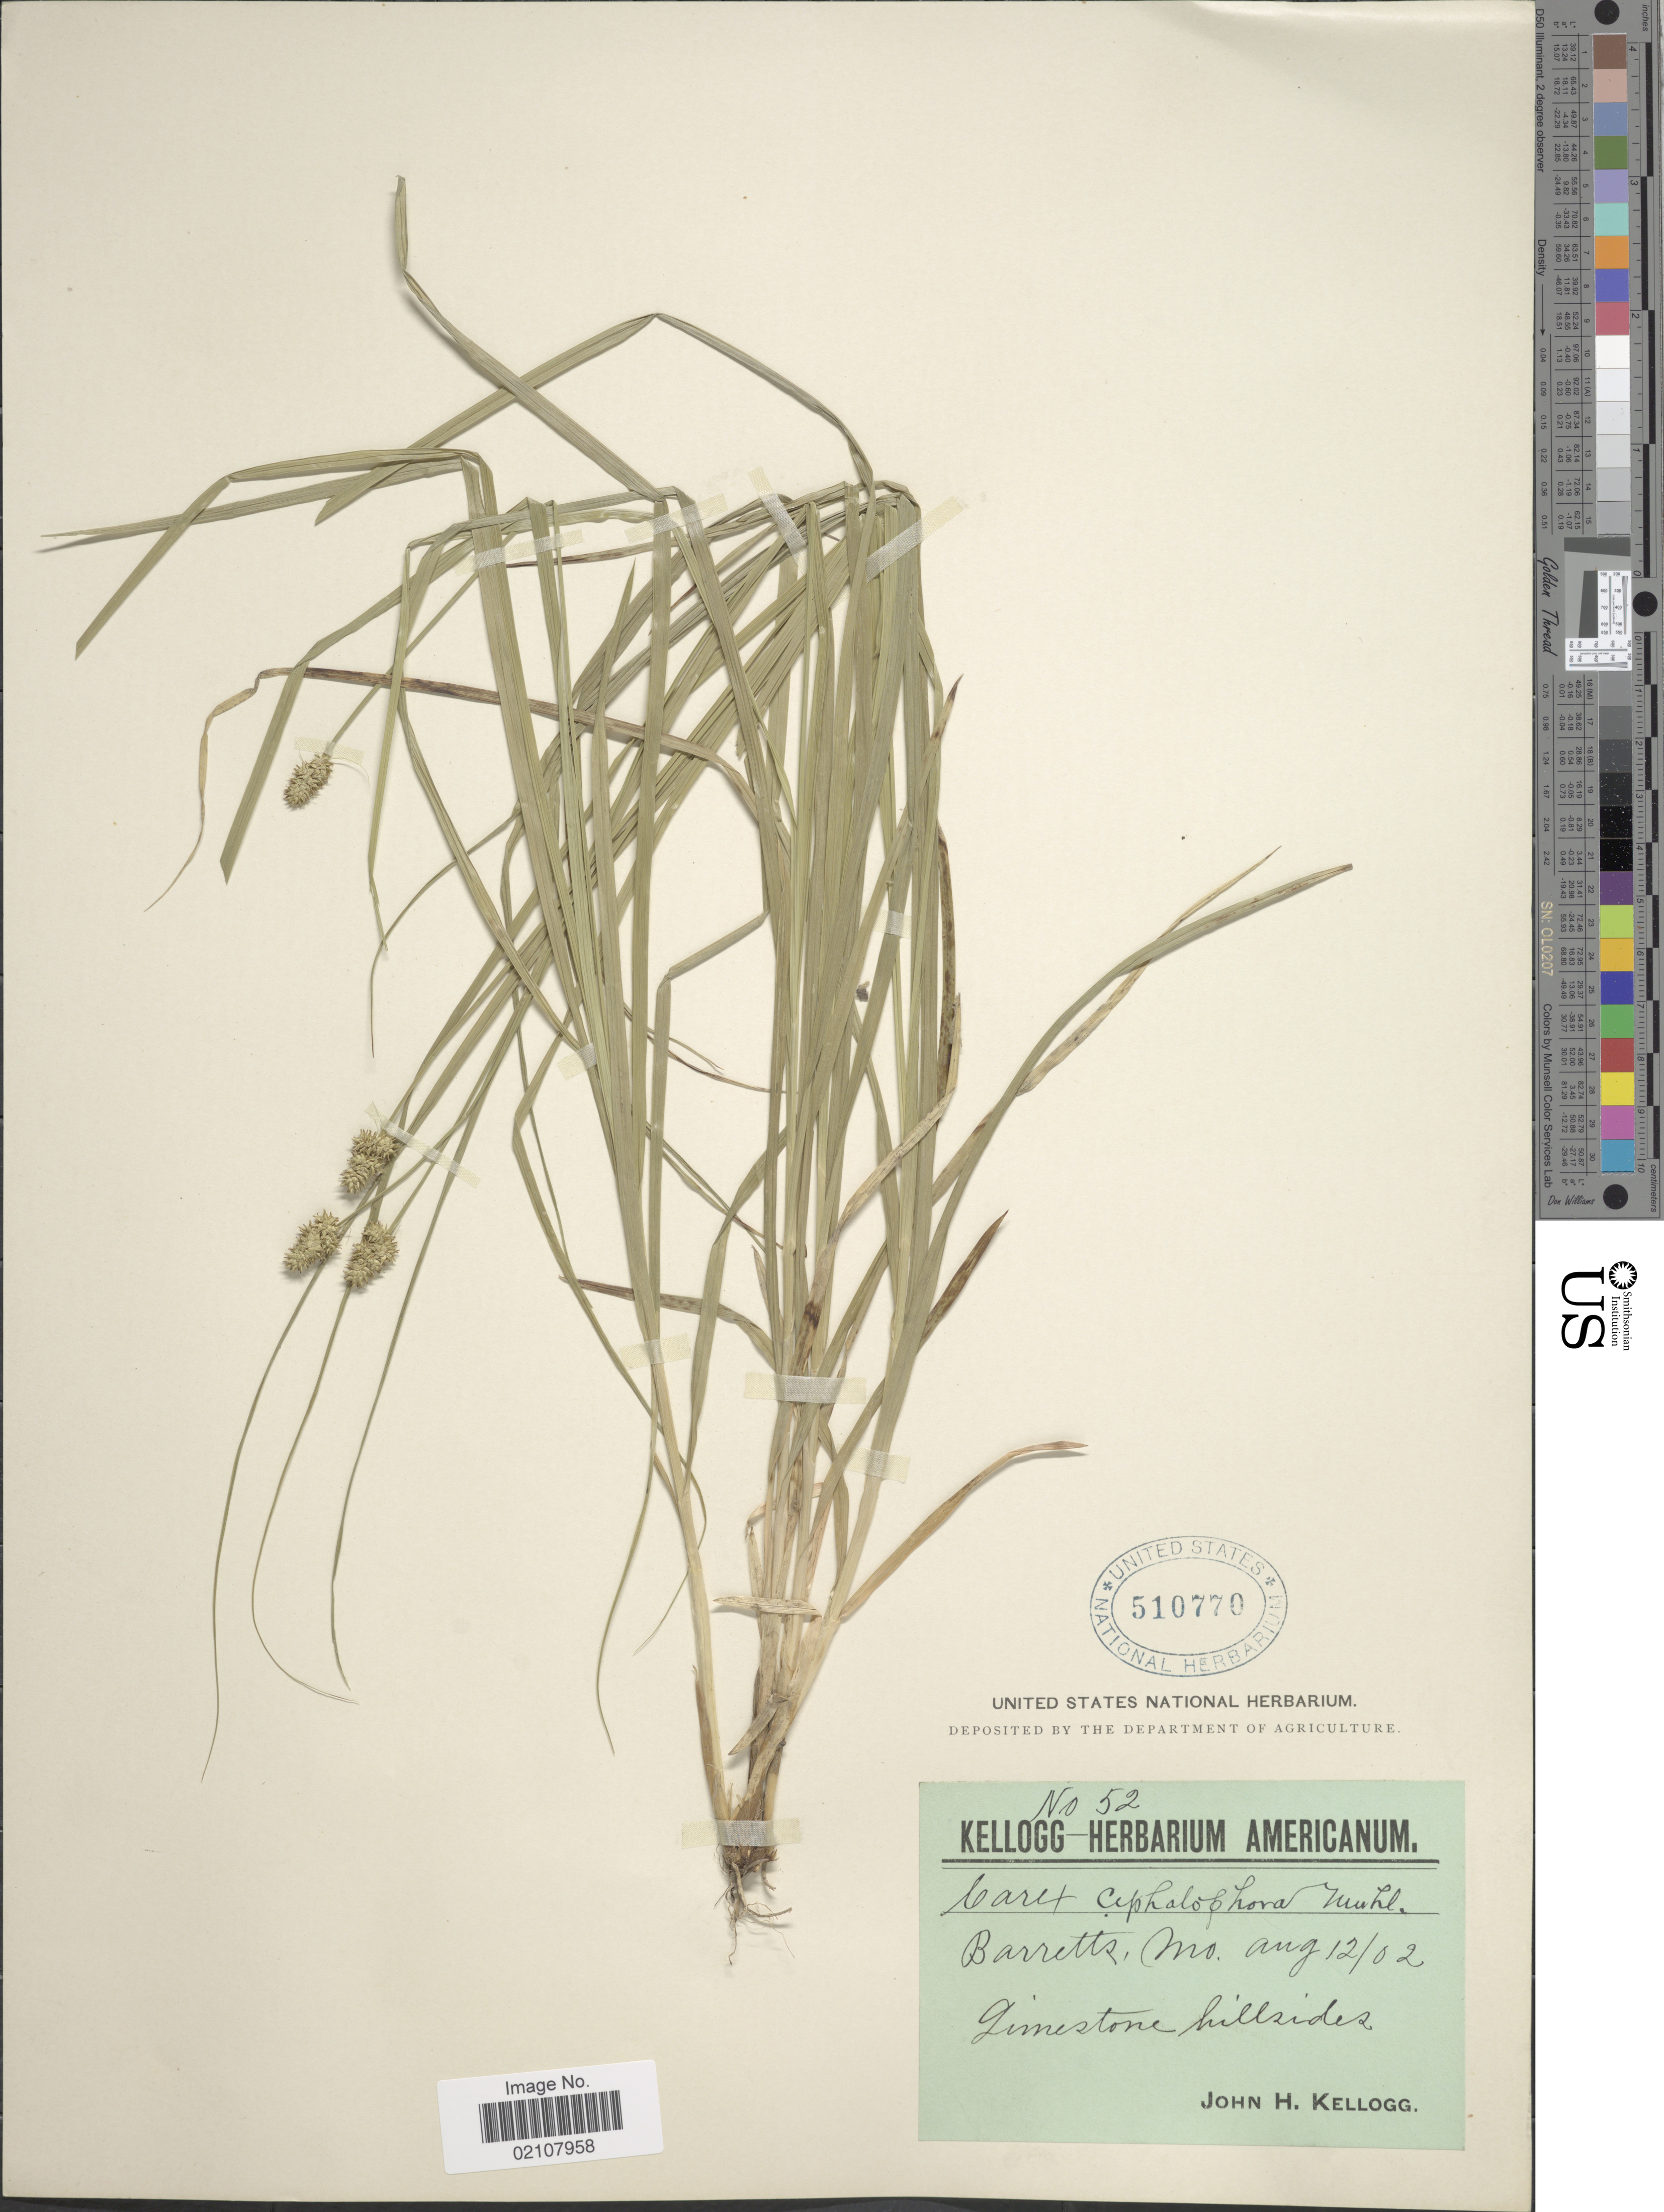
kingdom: Plantae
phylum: Tracheophyta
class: Liliopsida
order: Poales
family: Cyperaceae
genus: Carex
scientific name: Carex cephalophora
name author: Muhl. ex Willd.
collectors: J. H. Kellogg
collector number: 52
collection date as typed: Transcribed d/m/y: 12/8/2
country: United States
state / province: Missouri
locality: Barretts, Limestone hillsides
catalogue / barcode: US 510770